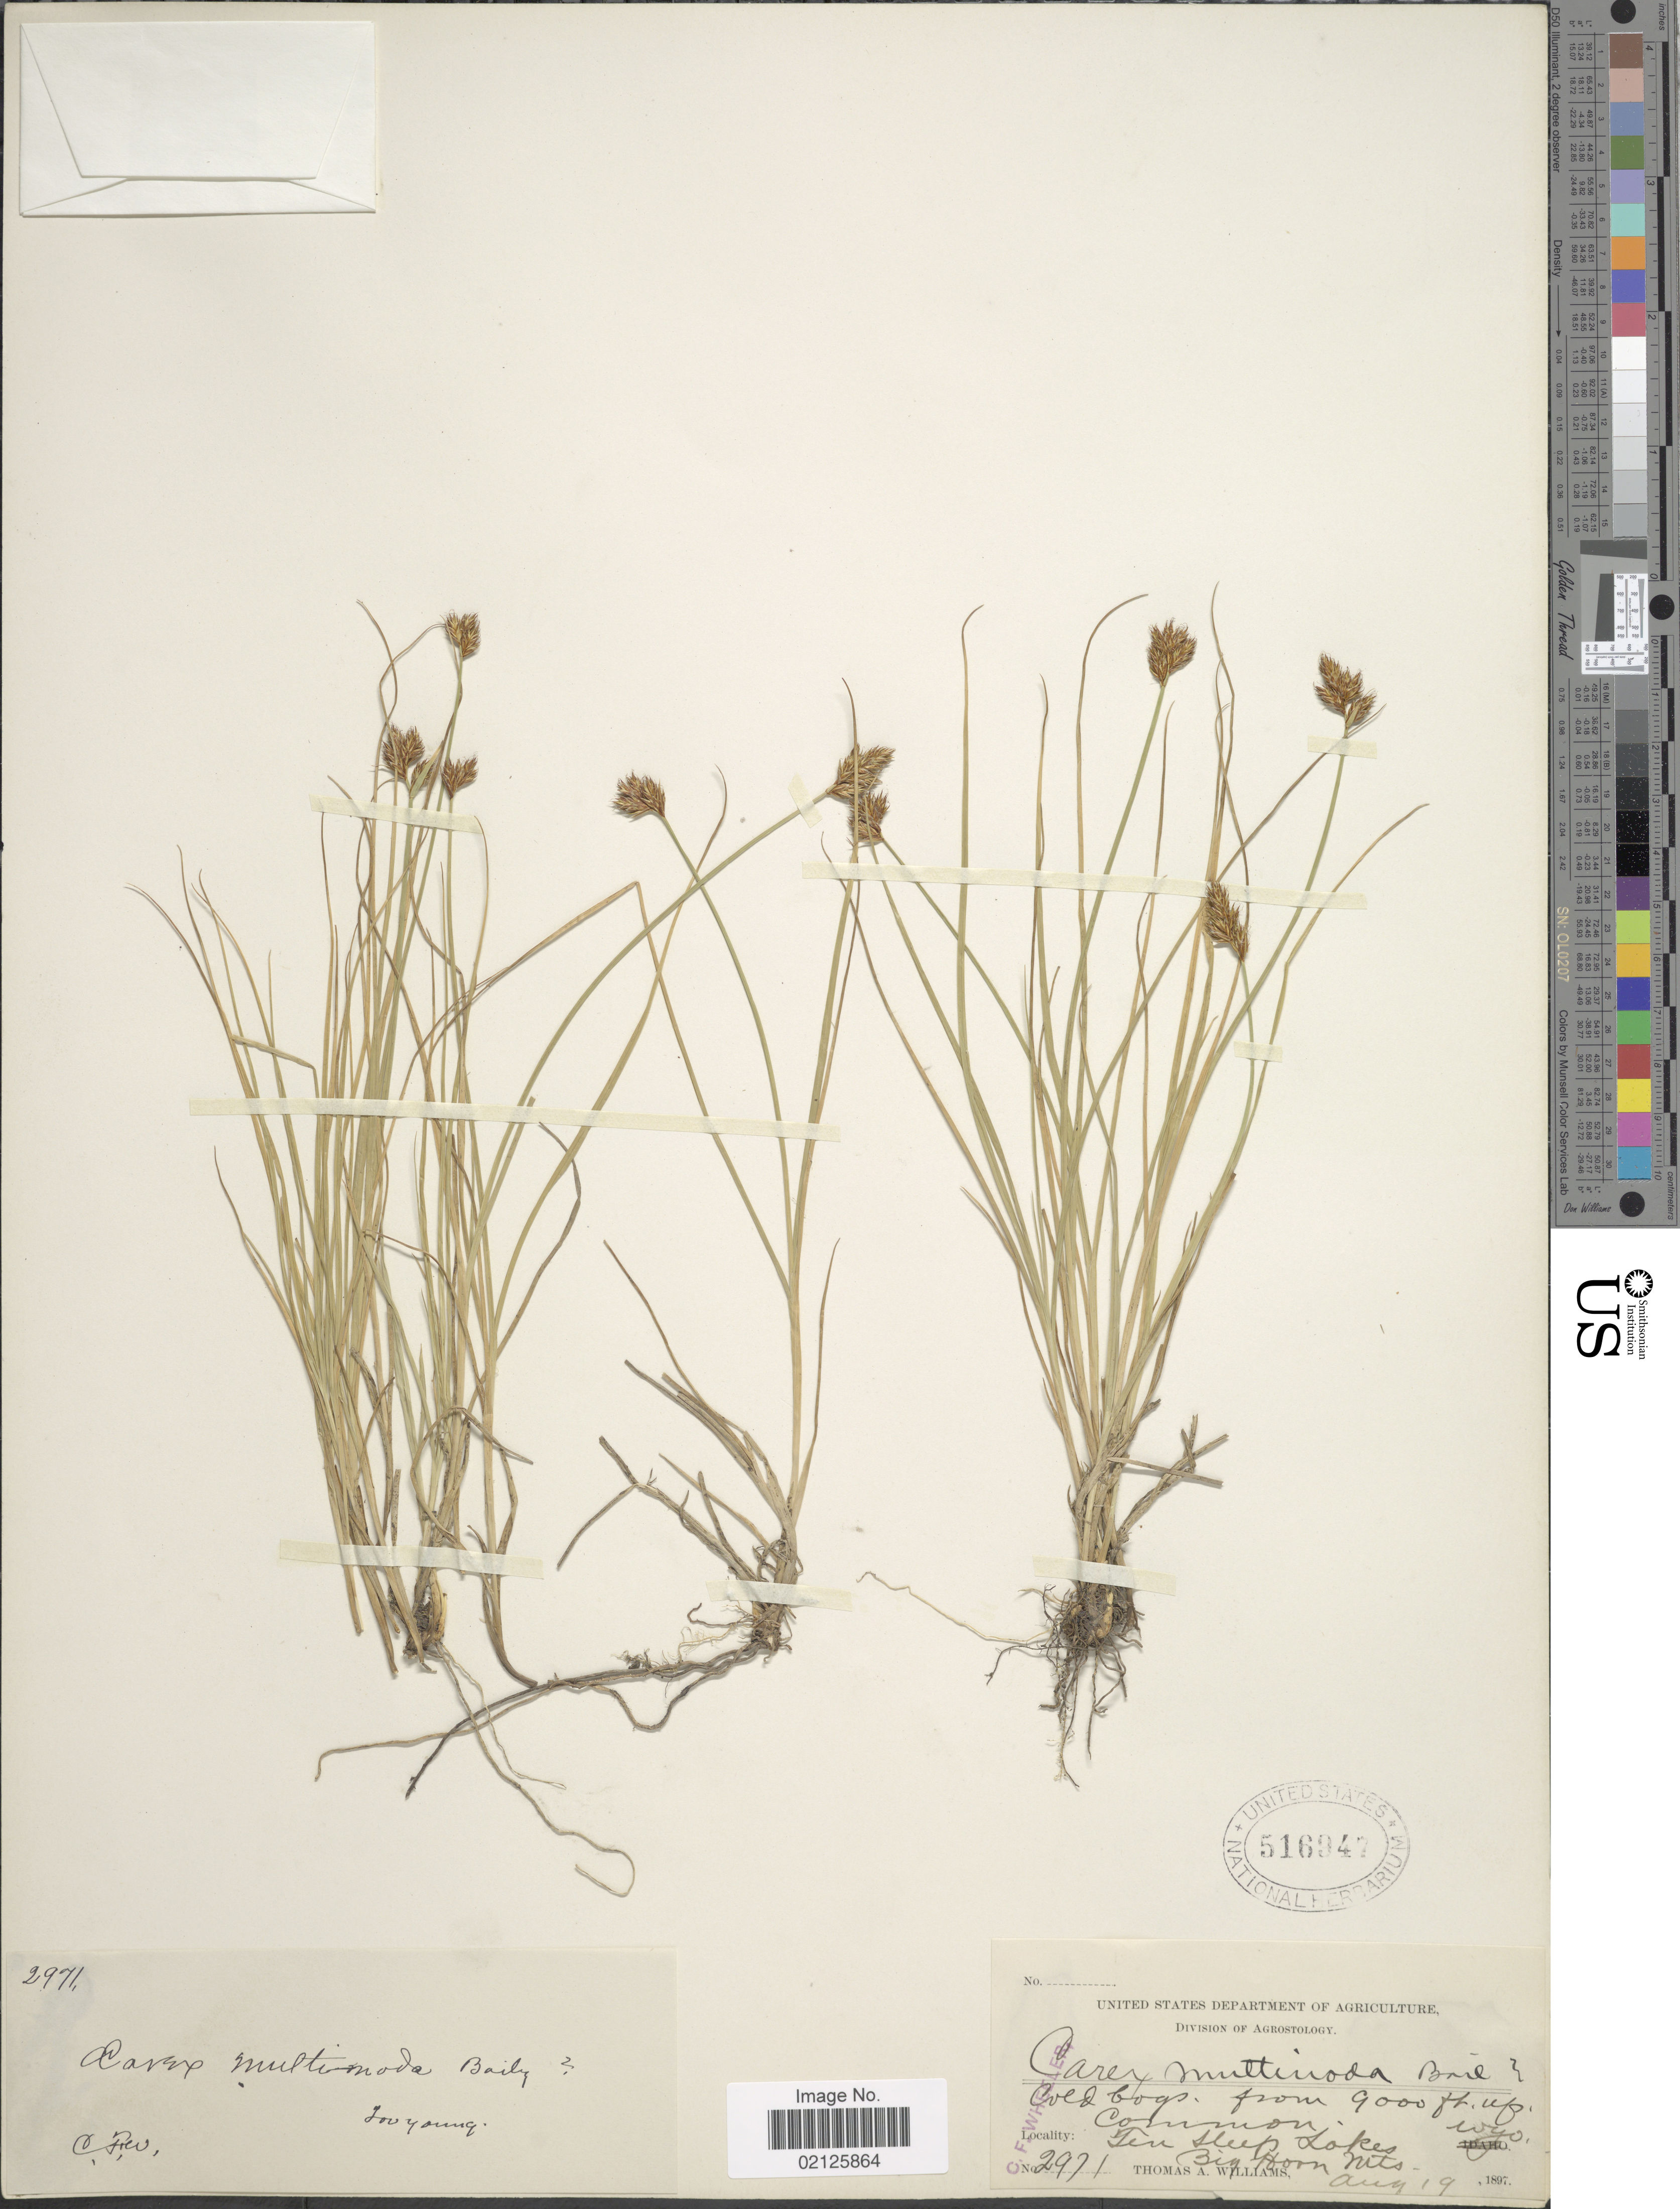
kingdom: Plantae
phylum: Tracheophyta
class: Liliopsida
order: Poales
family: Cyperaceae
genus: Carex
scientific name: Carex preslii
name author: Steud.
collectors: T. A. Williams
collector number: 2971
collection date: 1897-08-19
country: United States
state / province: Wyoming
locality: Cold bogs, Common Ten Sleep Lakes, Big Horn Mts.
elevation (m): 2743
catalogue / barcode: US 516947